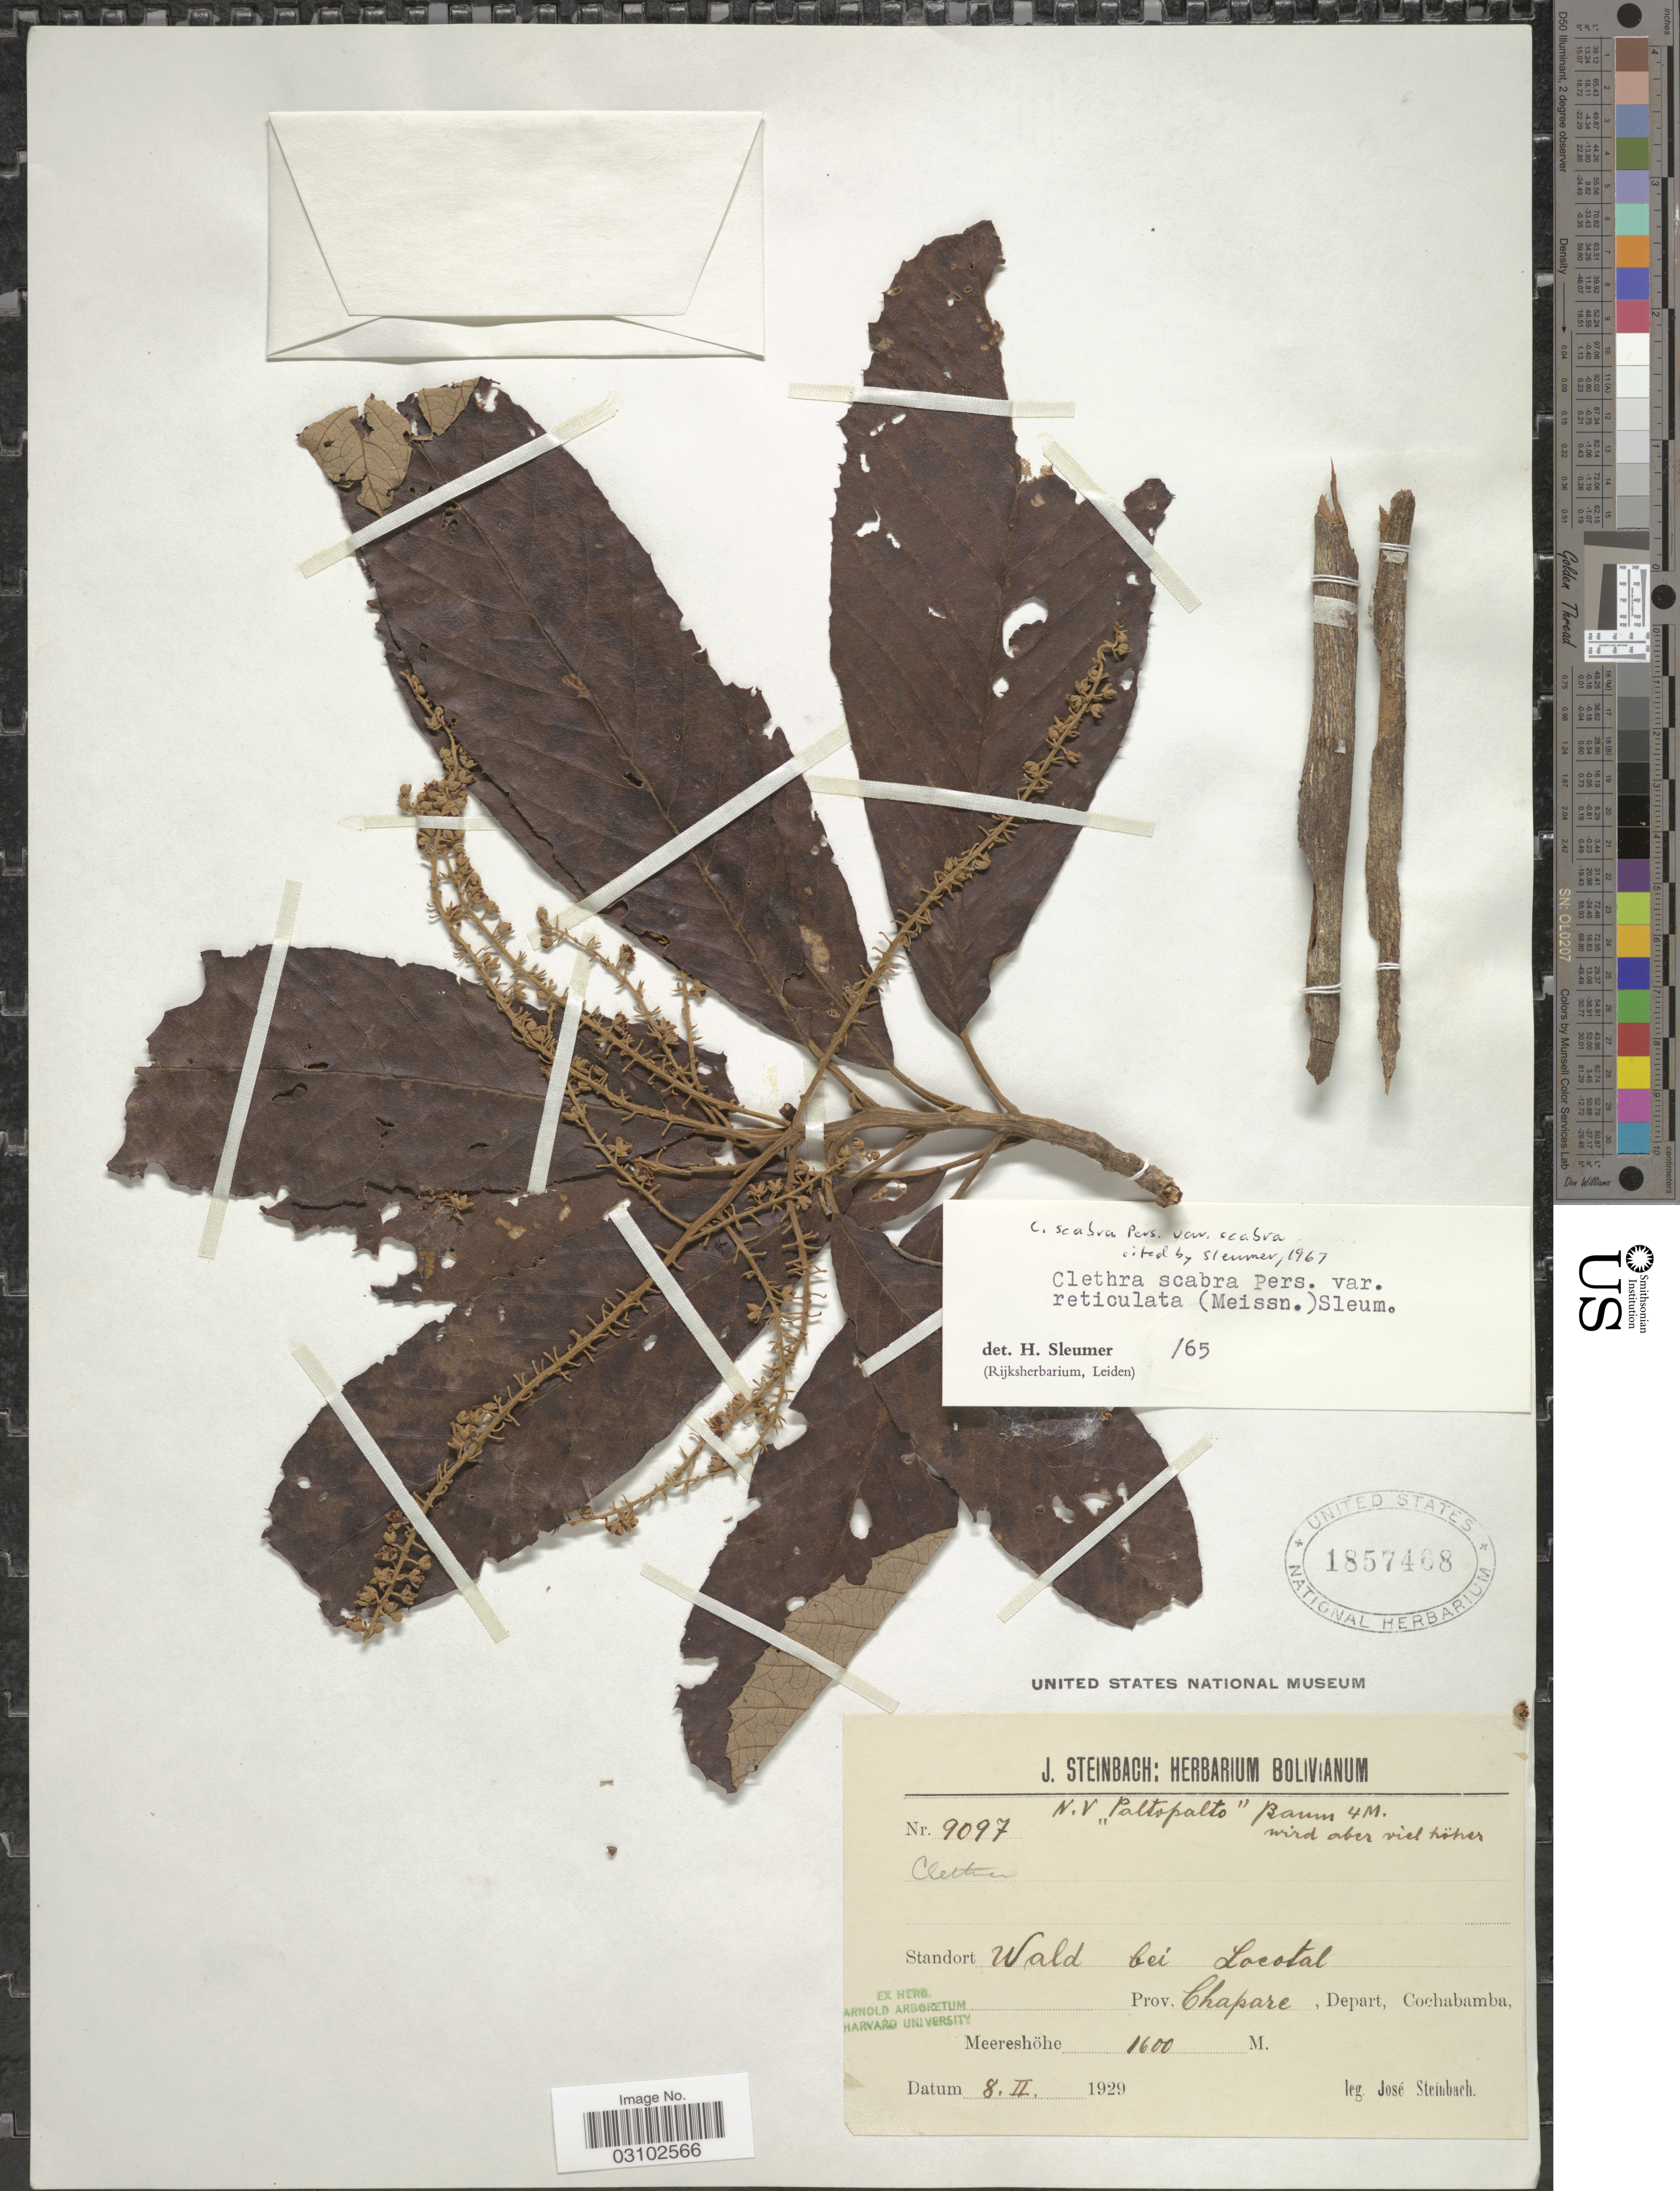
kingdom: Plantae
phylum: Tracheophyta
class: Magnoliopsida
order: Ericales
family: Clethraceae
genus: Clethra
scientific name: Clethra scabra var. scabra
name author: Pers.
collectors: J. Steinbach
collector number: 9097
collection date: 1929-02-08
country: Bolivia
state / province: Cochabamba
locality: Wald bei Locotal. Prov. Chapare, Depart, Cochabamba.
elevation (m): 1600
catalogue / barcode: US 1857468